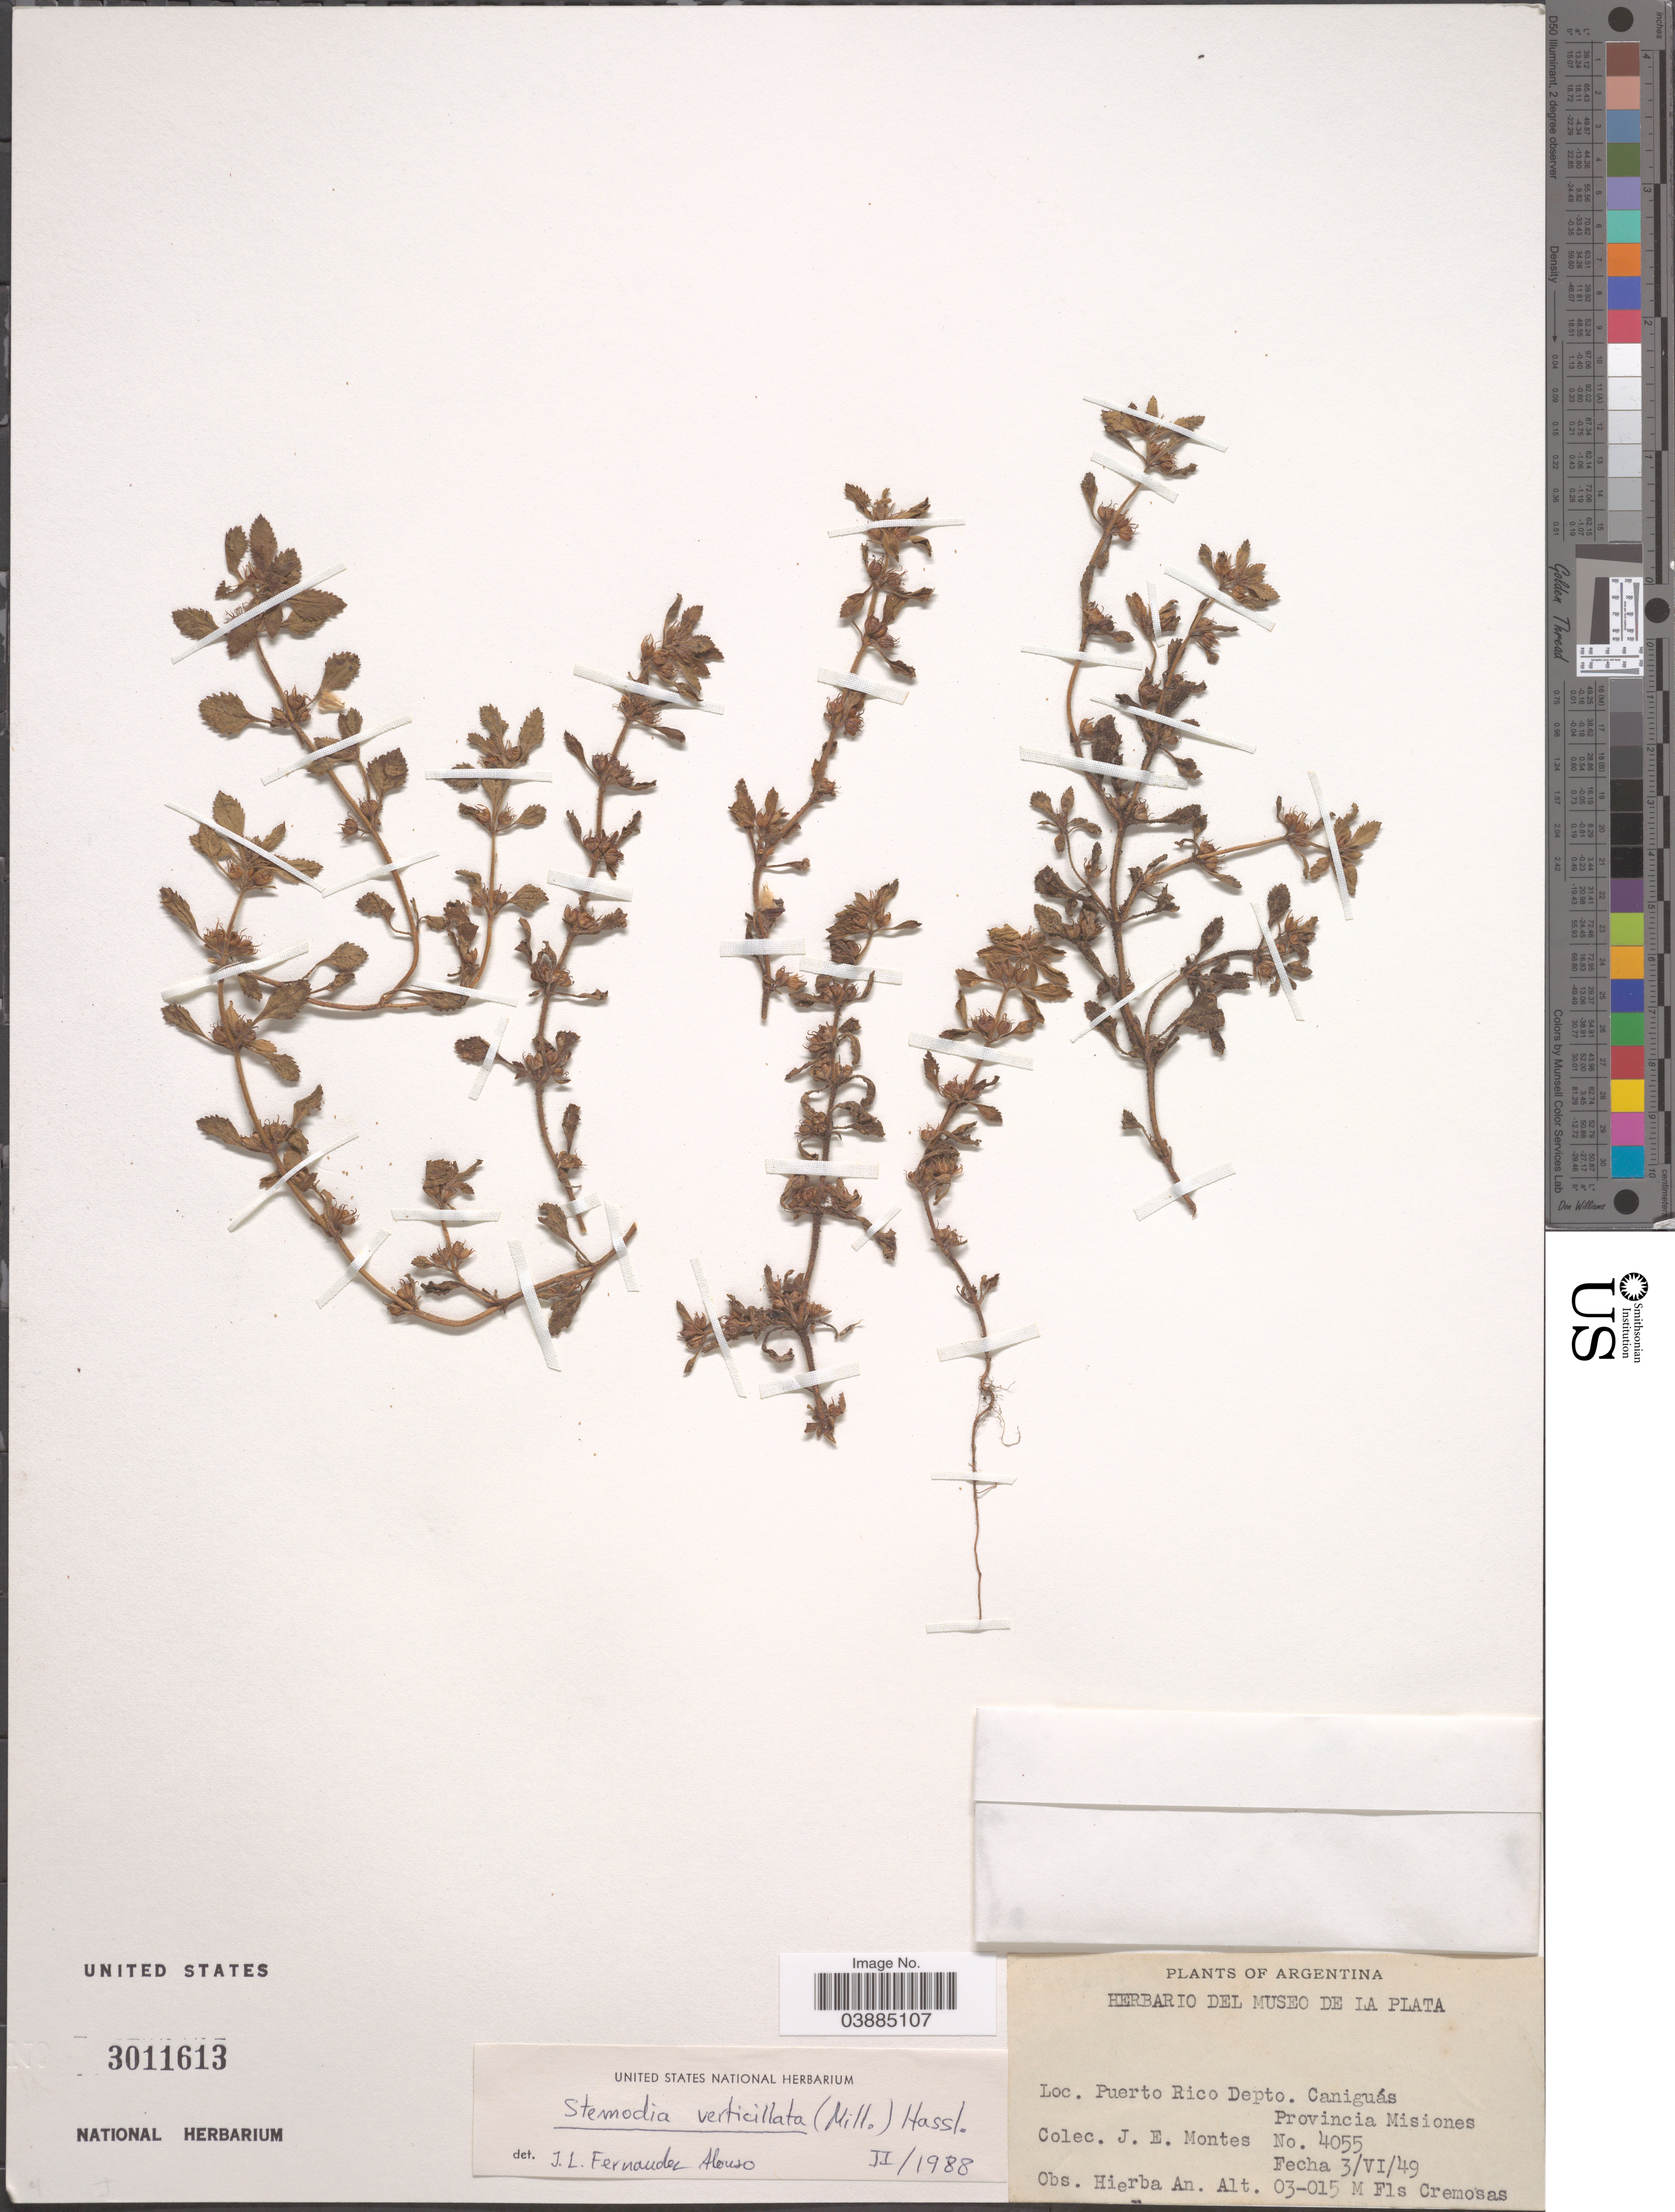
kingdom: Plantae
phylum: Tracheophyta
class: Magnoliopsida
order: Lamiales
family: Plantaginaceae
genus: Stemodia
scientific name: Stemodia verticillata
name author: (Mill.) Hassl.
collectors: J. E. Montes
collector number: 4055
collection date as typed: Transcribed d/m/y: 3/6/49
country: Argentina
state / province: Misiones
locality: Puerto Rico Depto. Caniguás.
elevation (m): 3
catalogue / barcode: US 3011613